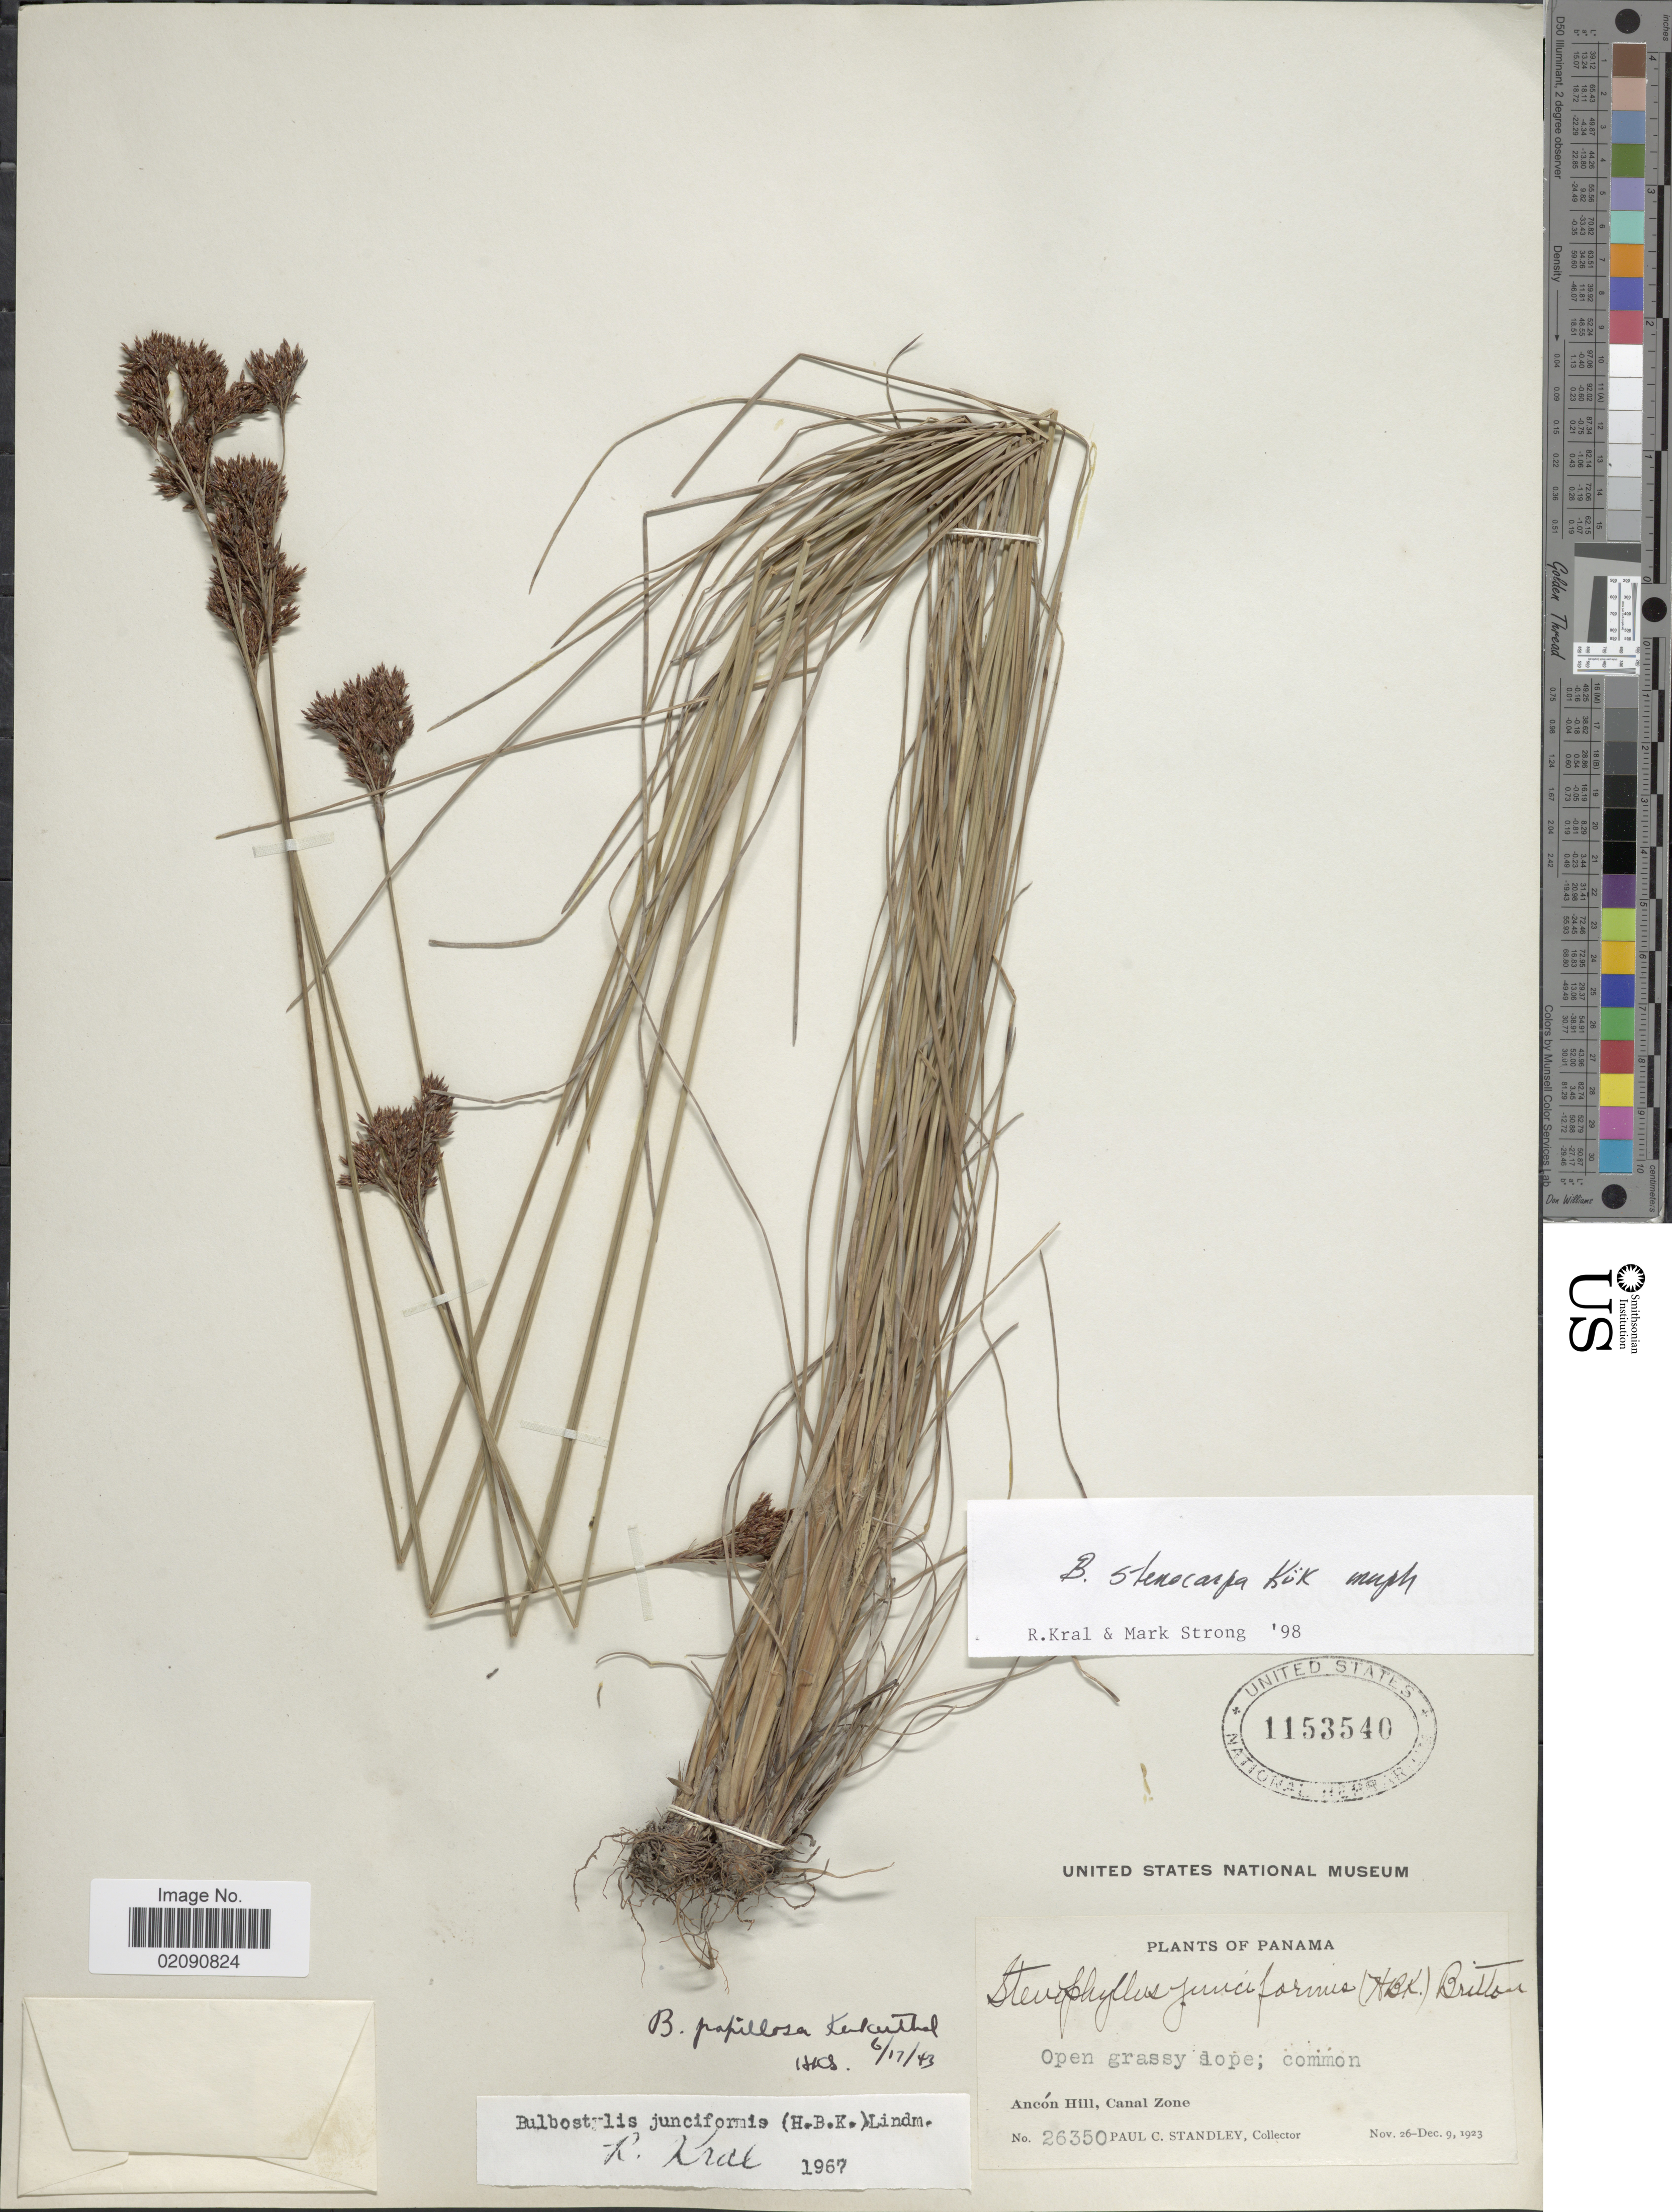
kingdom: Plantae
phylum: Tracheophyta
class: Liliopsida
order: Poales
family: Cyperaceae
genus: Bulbostylis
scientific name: Bulbostylis stenocarpa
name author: Kük.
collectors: P. C. Standley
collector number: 26350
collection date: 1923-11-26/1923-12-09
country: Panama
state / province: Colón / Panamá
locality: Canal Zone, open grassy slope, Ancon Hill.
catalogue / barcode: US 1153540